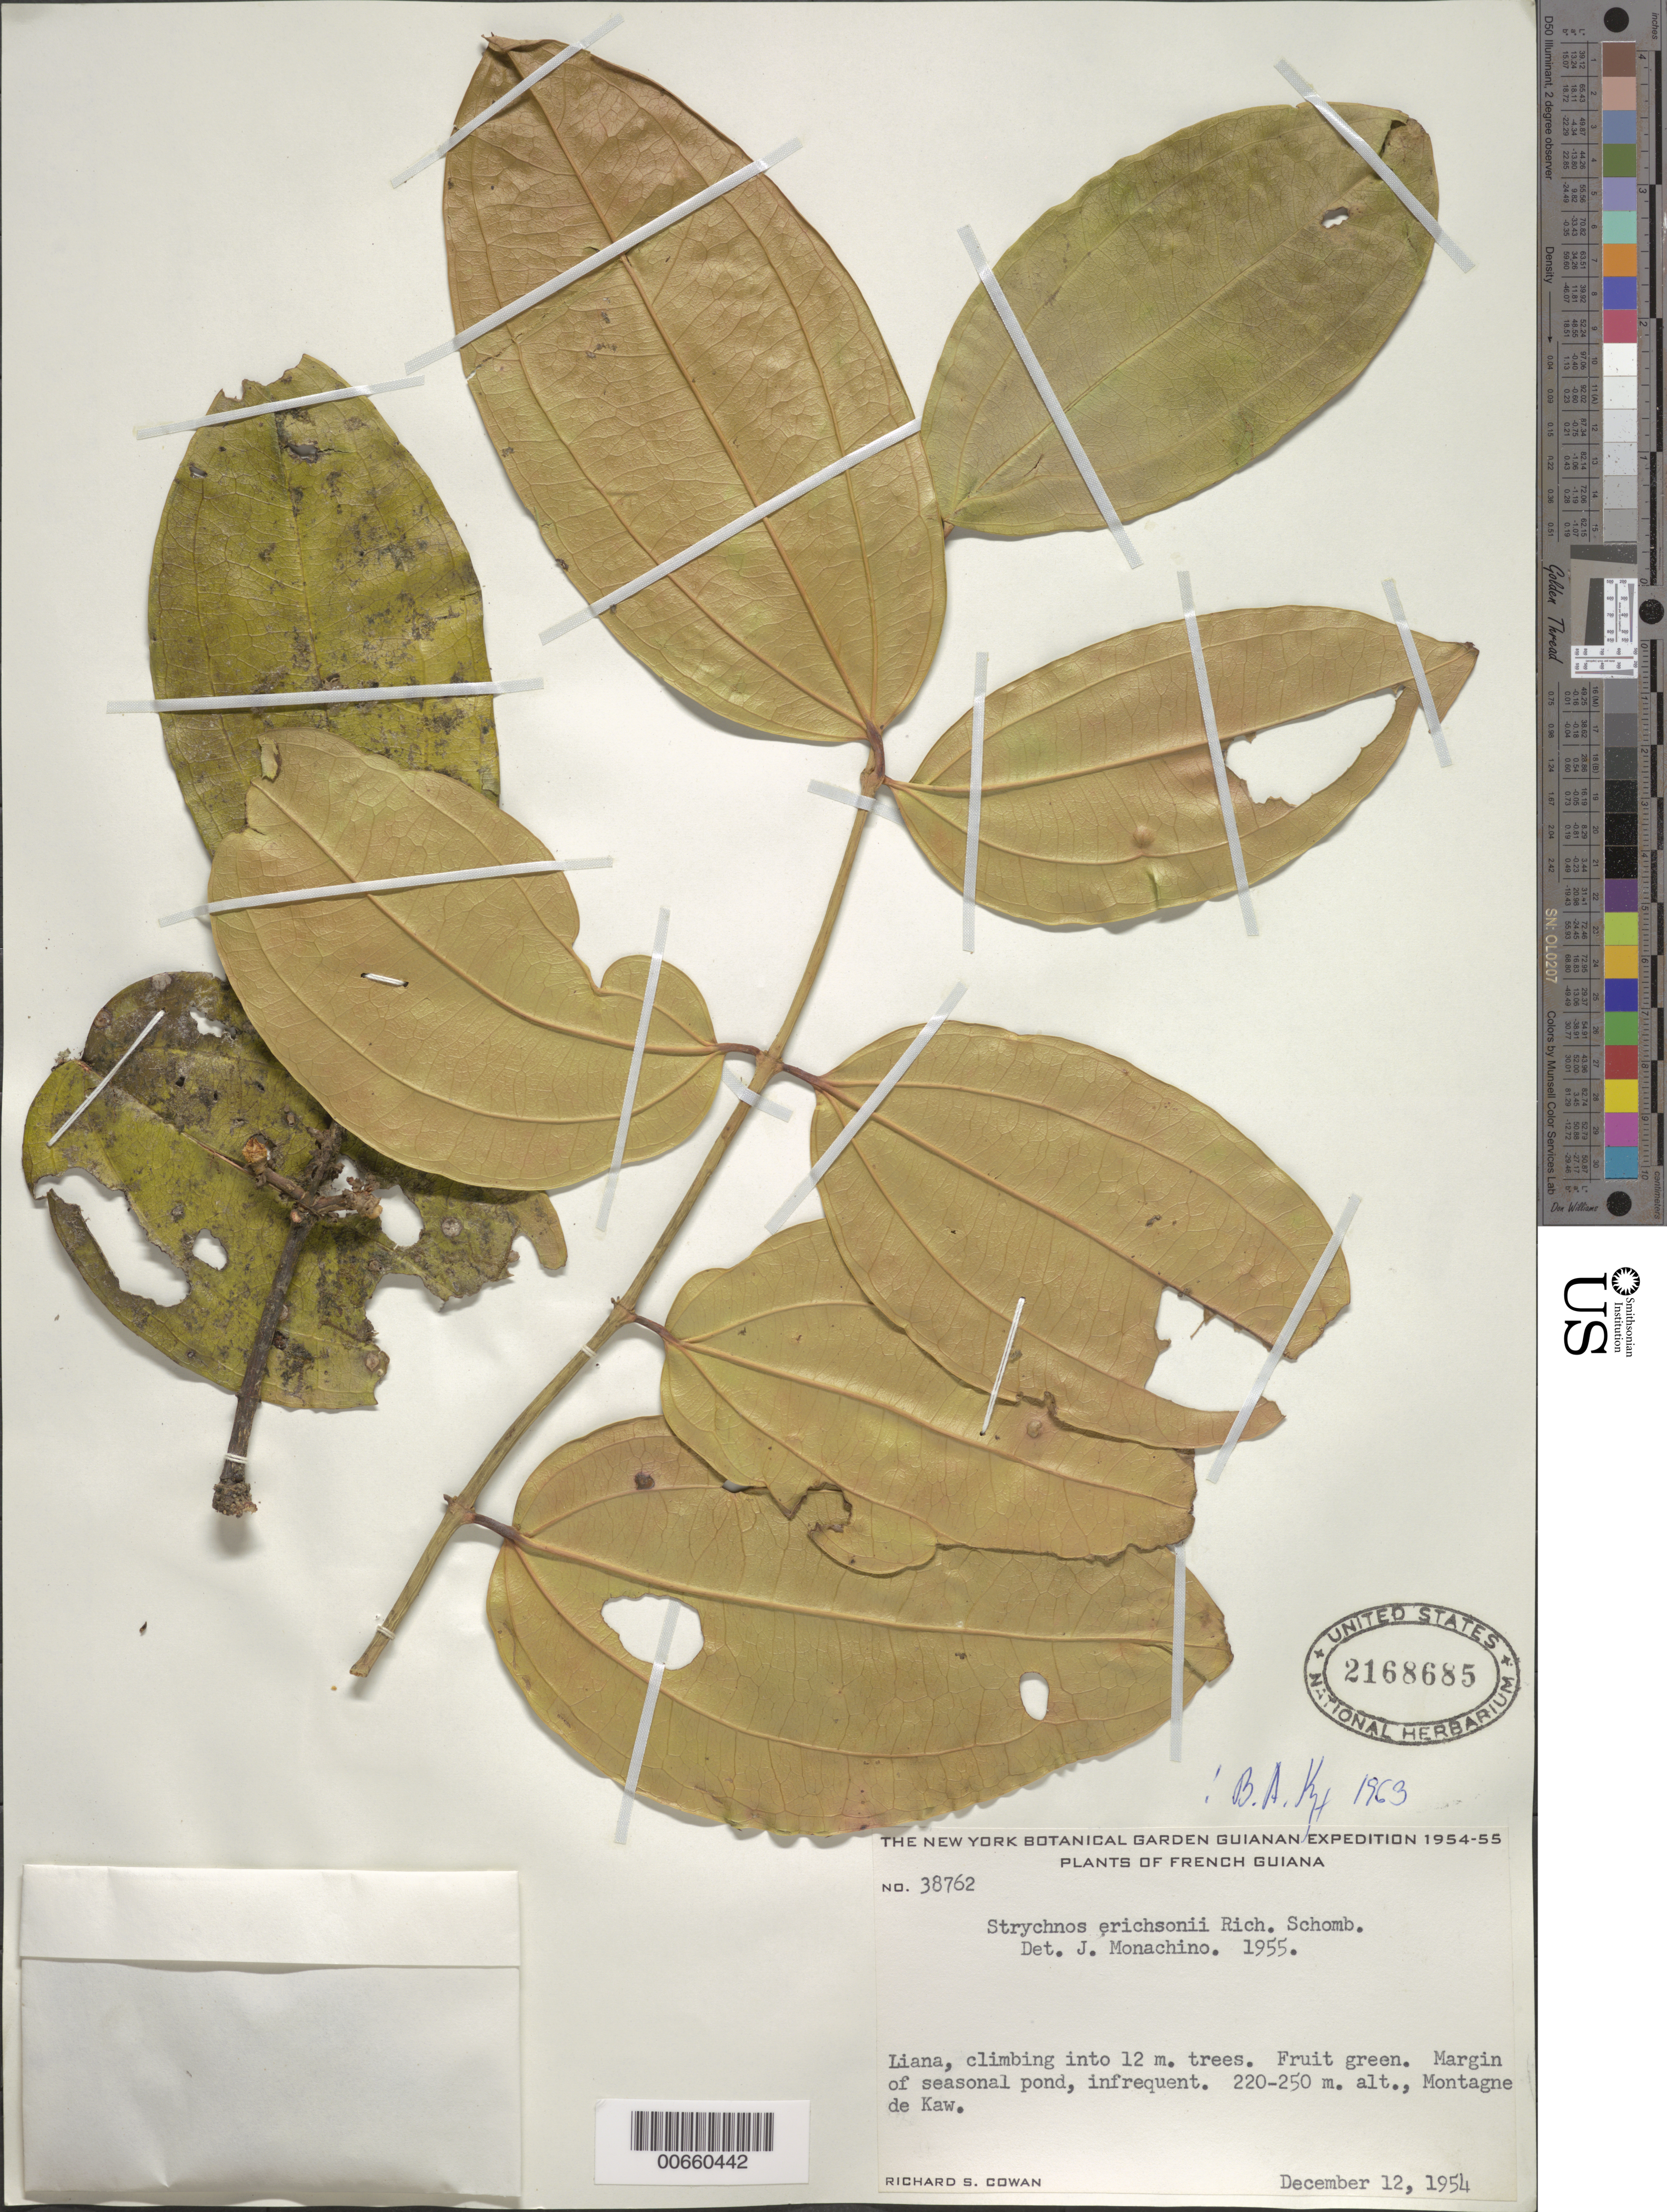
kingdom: Plantae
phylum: Tracheophyta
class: Magnoliopsida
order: Gentianales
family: Loganiaceae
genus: Strychnos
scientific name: Strychnos erichsonii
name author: R.H. Schomb. ex Progel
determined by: Krukoff, B. A.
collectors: R. S. Cowan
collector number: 38762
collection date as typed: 12-Dec-54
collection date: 1954-12-12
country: French Guiana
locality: Montagne de Kaw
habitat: Seasonal pond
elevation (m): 220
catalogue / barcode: US 2168685